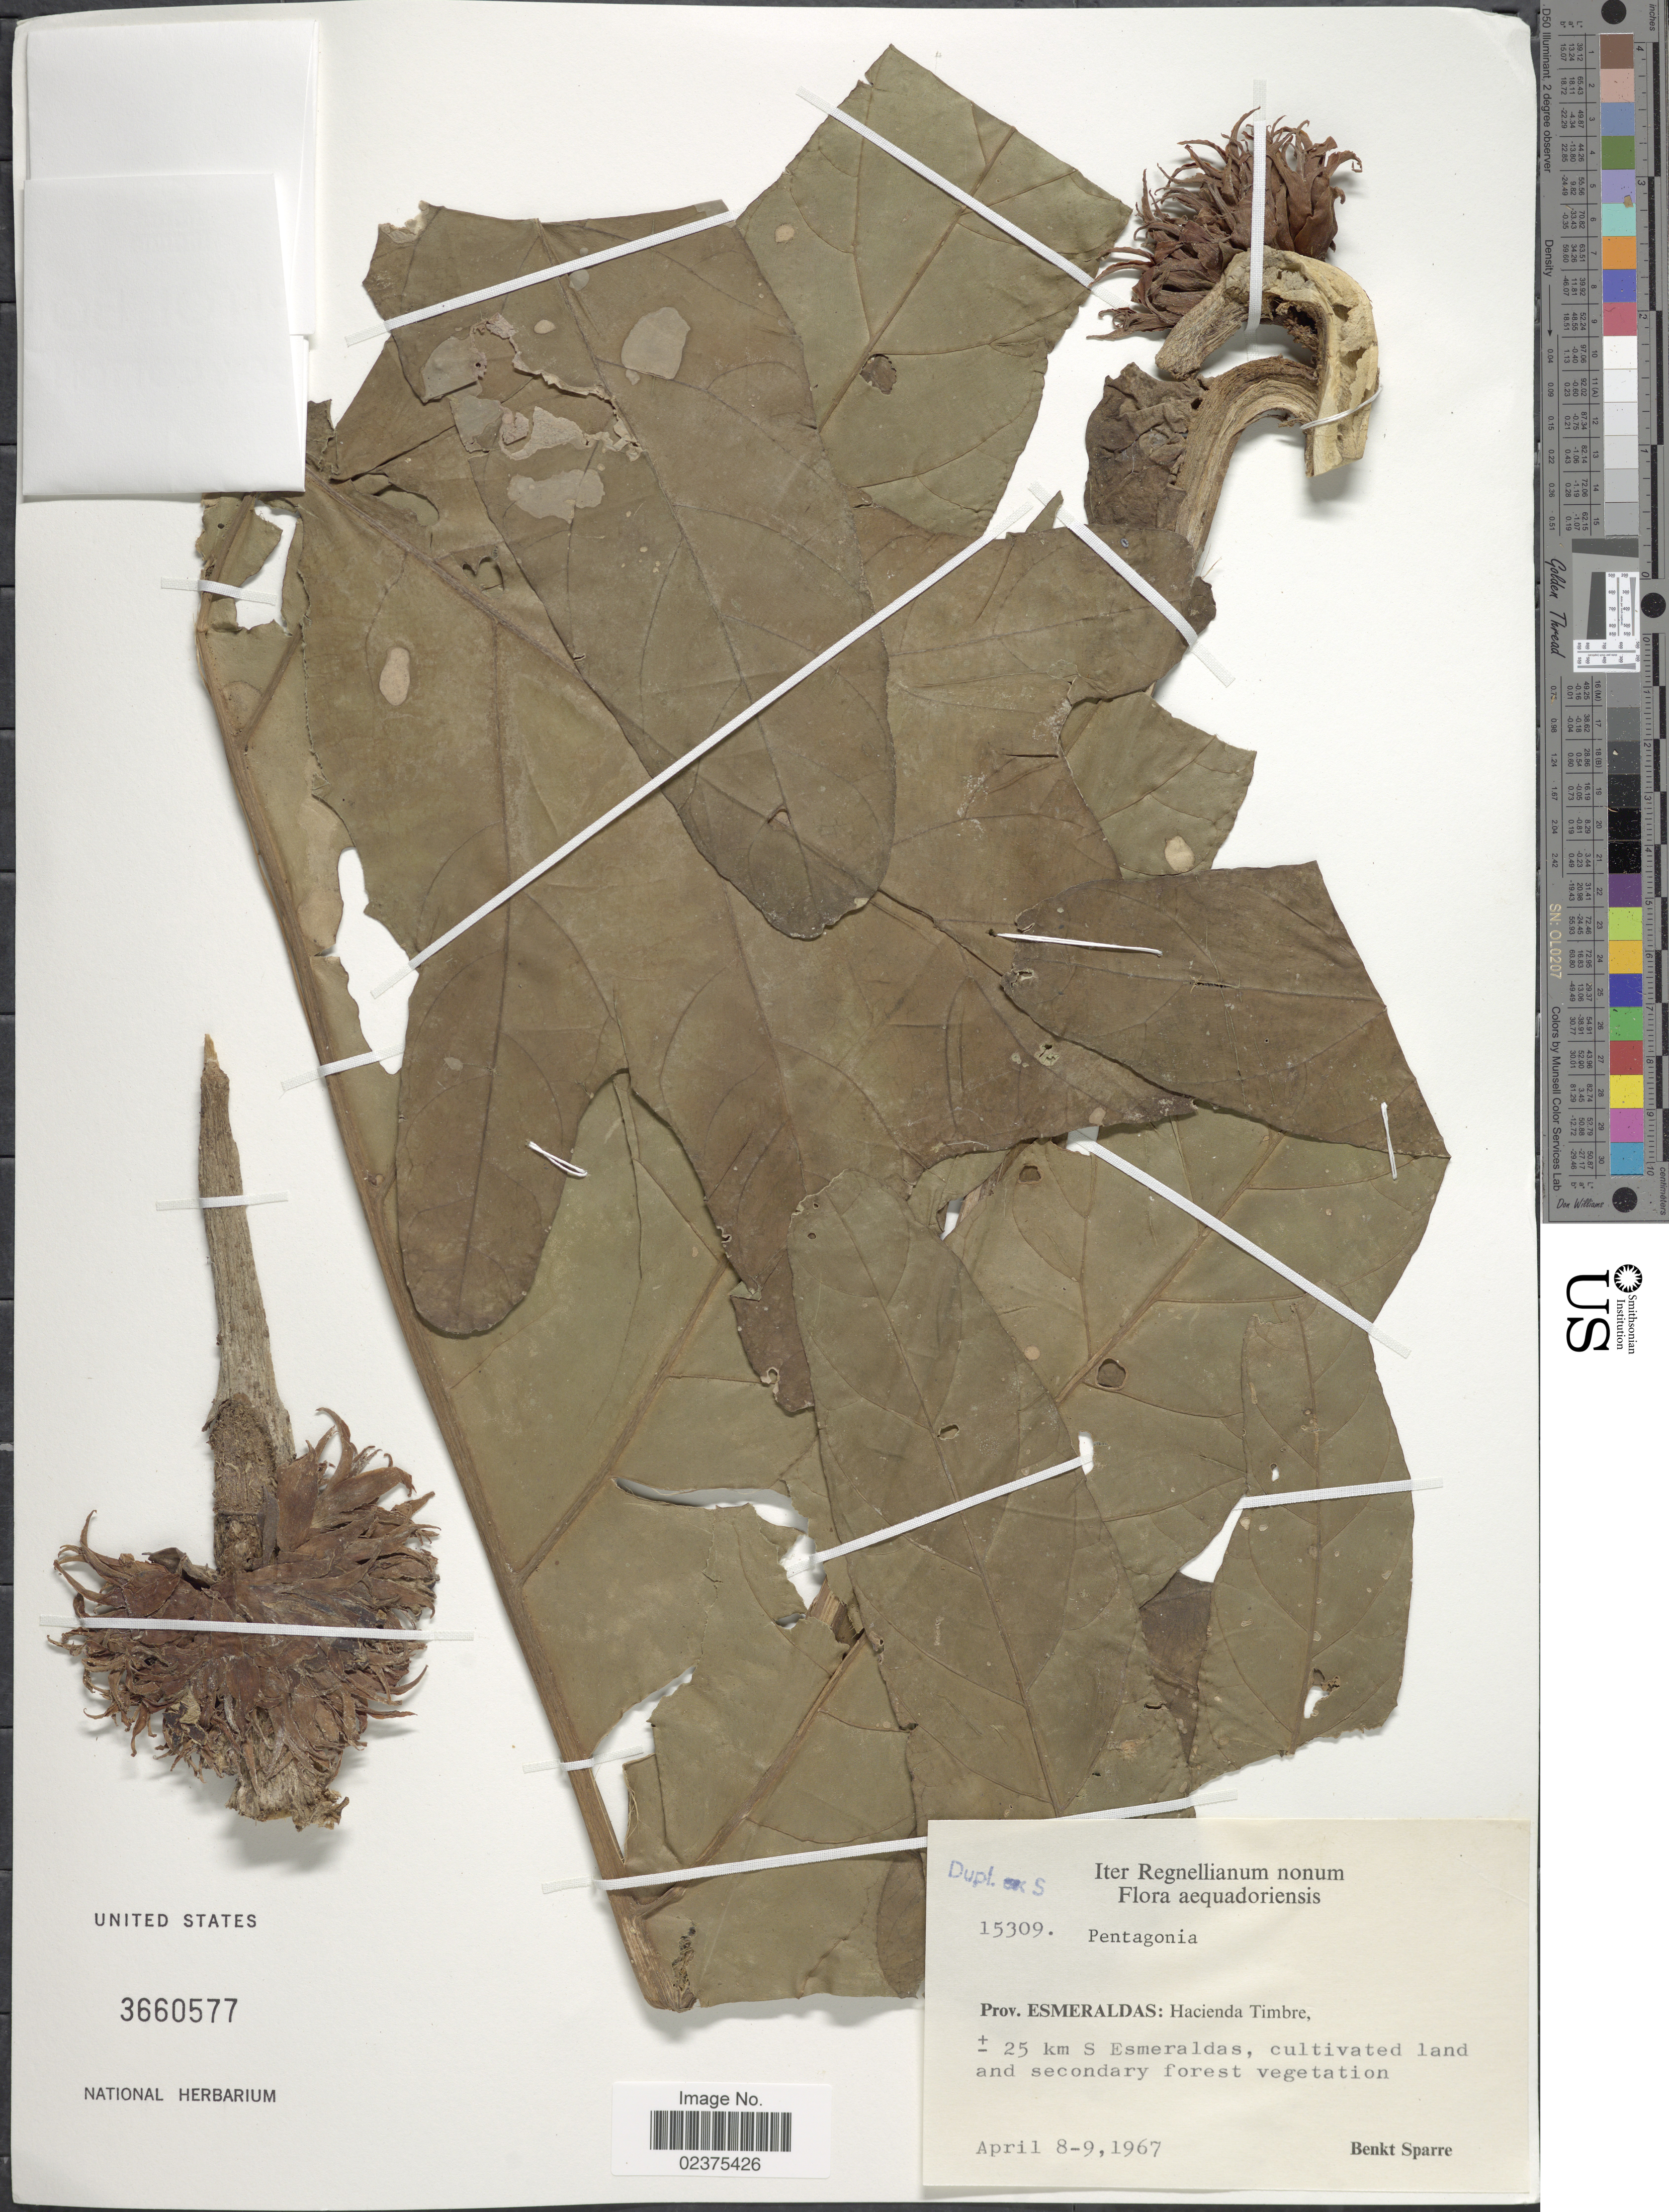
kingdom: Plantae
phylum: Tracheophyta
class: Magnoliopsida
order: Gentianales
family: Rubiaceae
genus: Pentagonia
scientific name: Pentagonia sp.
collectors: B. Sparre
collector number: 15309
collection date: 1967-04-08/1967-04-09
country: Ecuador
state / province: Esmeraldas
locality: Prov. Esmeraldas: Hacienda Timbre, 25 km Esmeraldas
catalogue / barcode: US 3660577